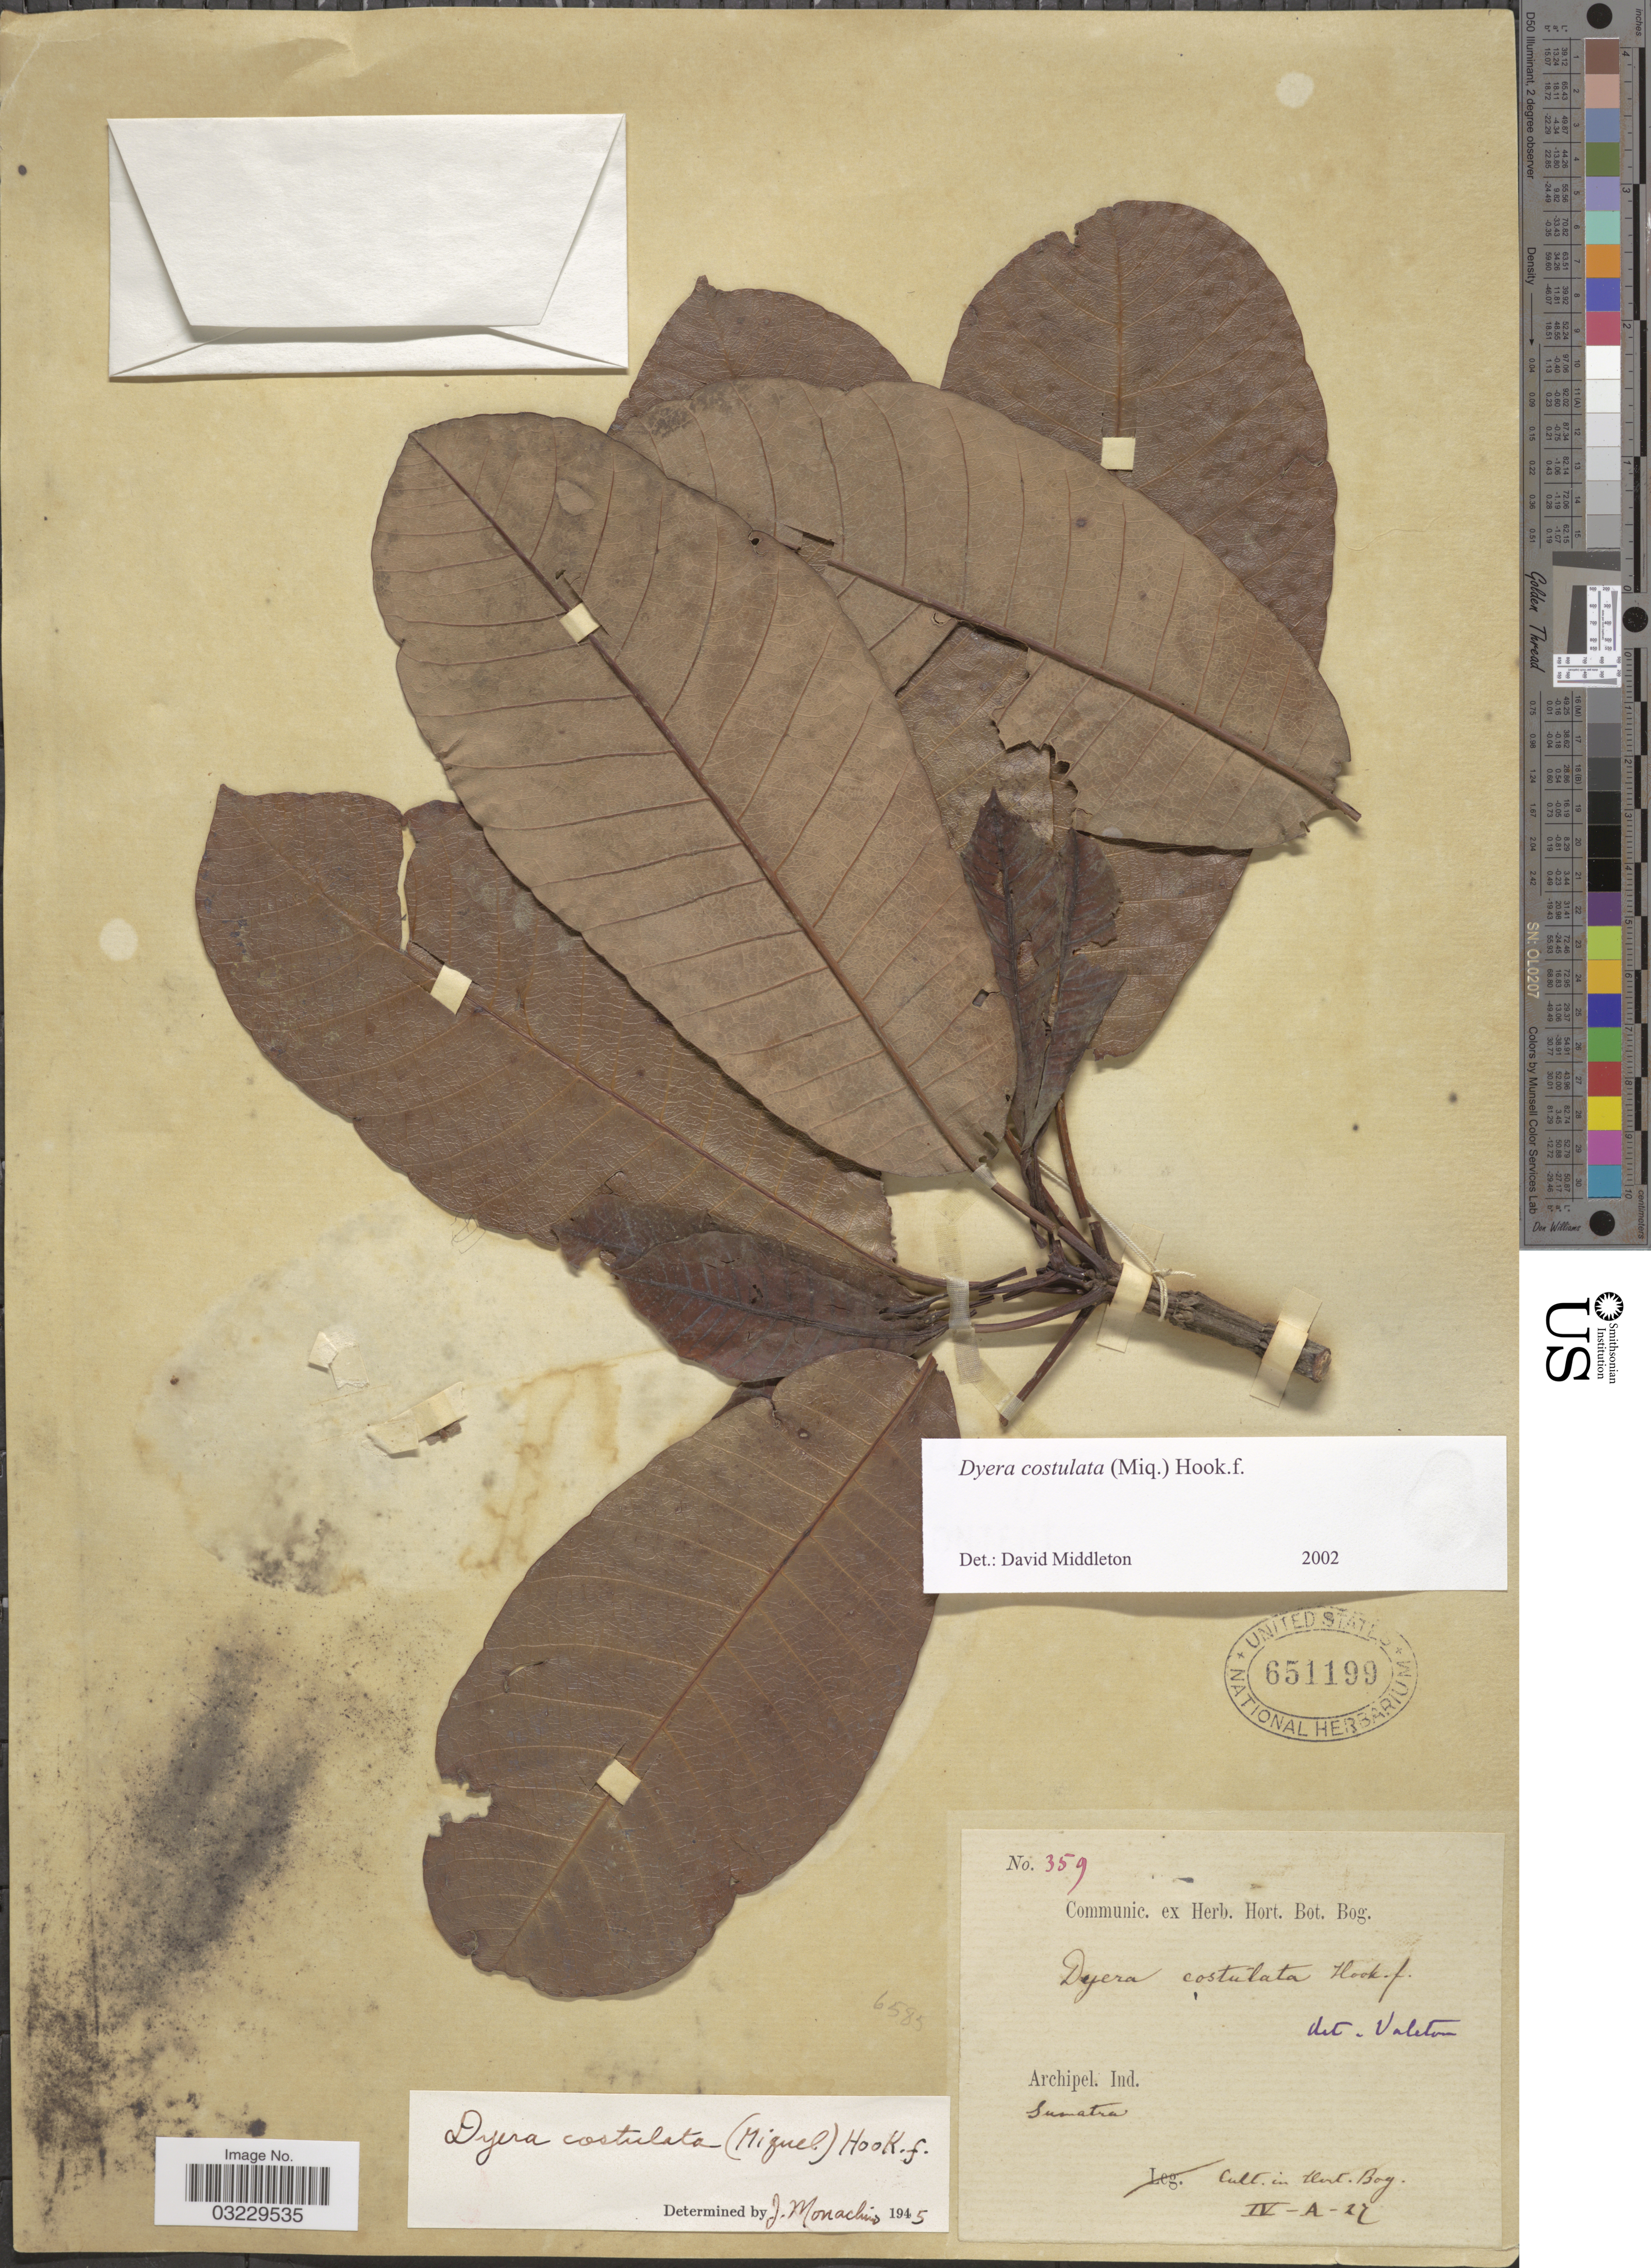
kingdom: Plantae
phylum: Tracheophyta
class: Magnoliopsida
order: Gentianales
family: Apocynaceae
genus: Dyera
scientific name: Dyera costulata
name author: (Miq.) Hook. f.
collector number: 359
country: Indonesia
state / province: Sumatra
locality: Archipel. Ind. [unsure placement] Sumatra, Cult. in Hort. Bog. IV-A-17[interpreted].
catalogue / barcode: US 651199